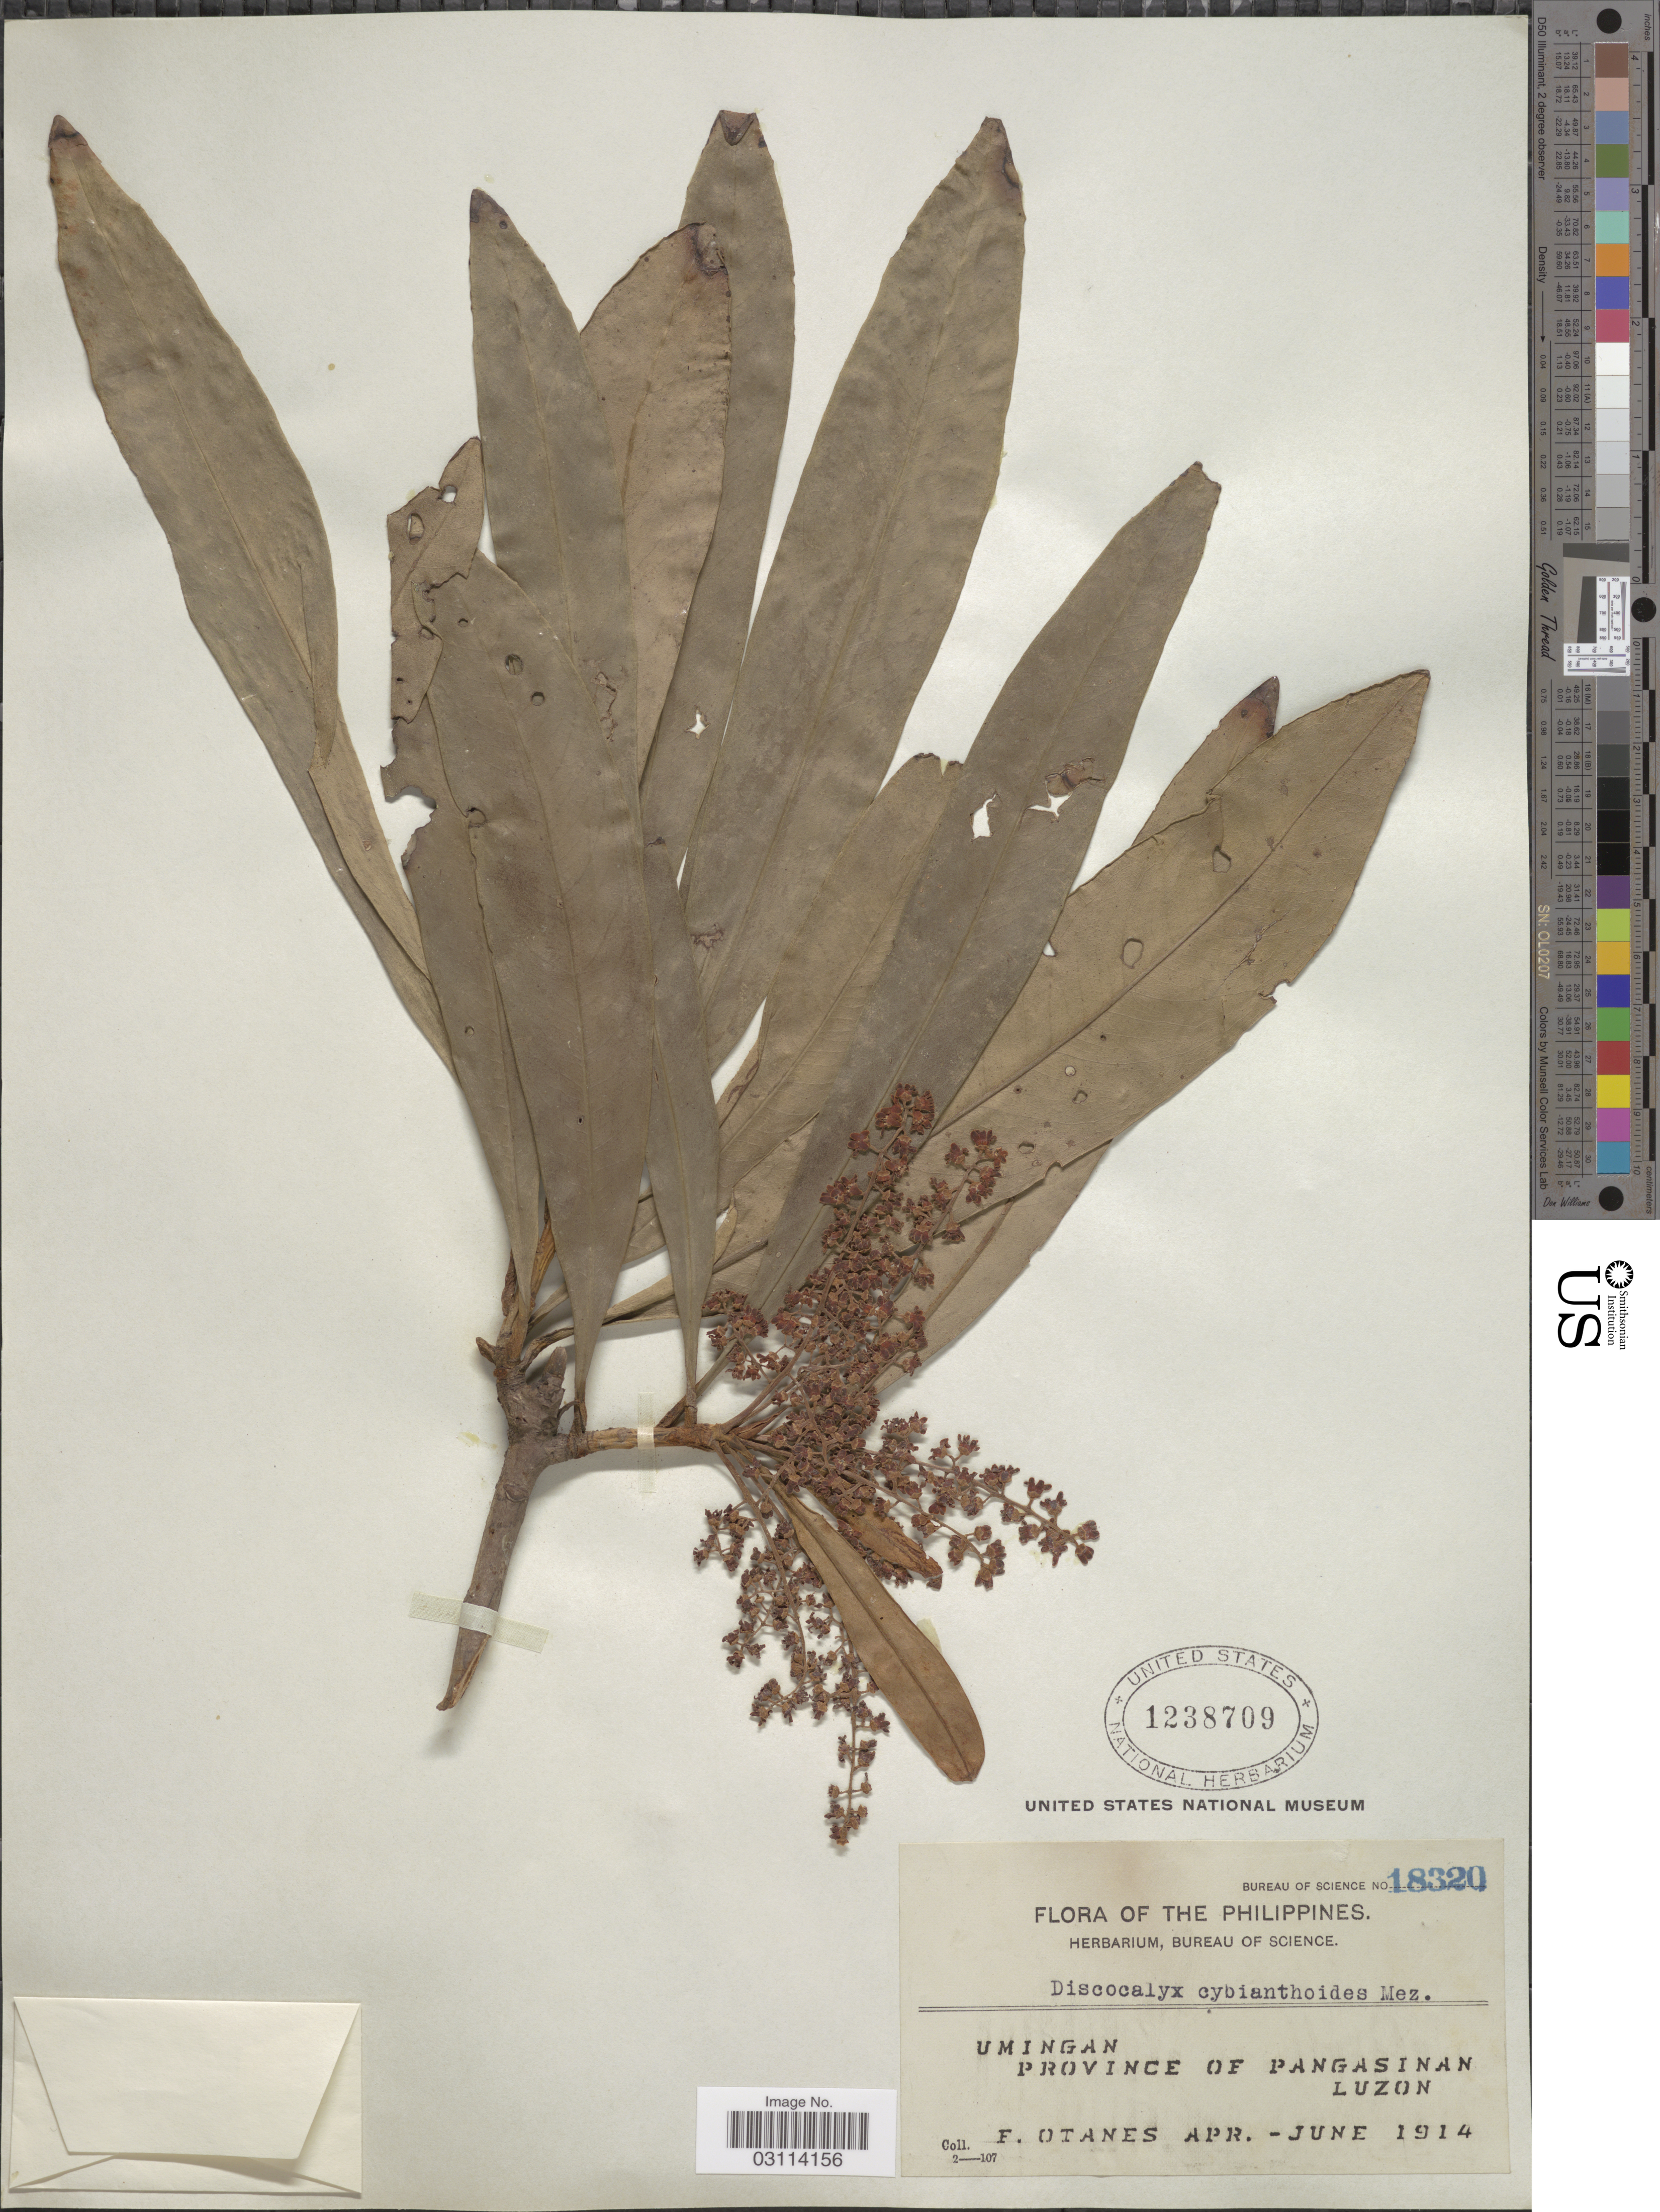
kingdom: Plantae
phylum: Tracheophyta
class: Magnoliopsida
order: Ericales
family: Primulaceae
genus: Discocalyx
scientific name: Discocalyx cybianthoides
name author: (A. DC.) Mez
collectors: F. Q. Otanes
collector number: Bureau of Science 18320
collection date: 1914-04/1914-06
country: Philippines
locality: Umingan, Province of Pangasinan, Luzon.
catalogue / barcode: US 1238709